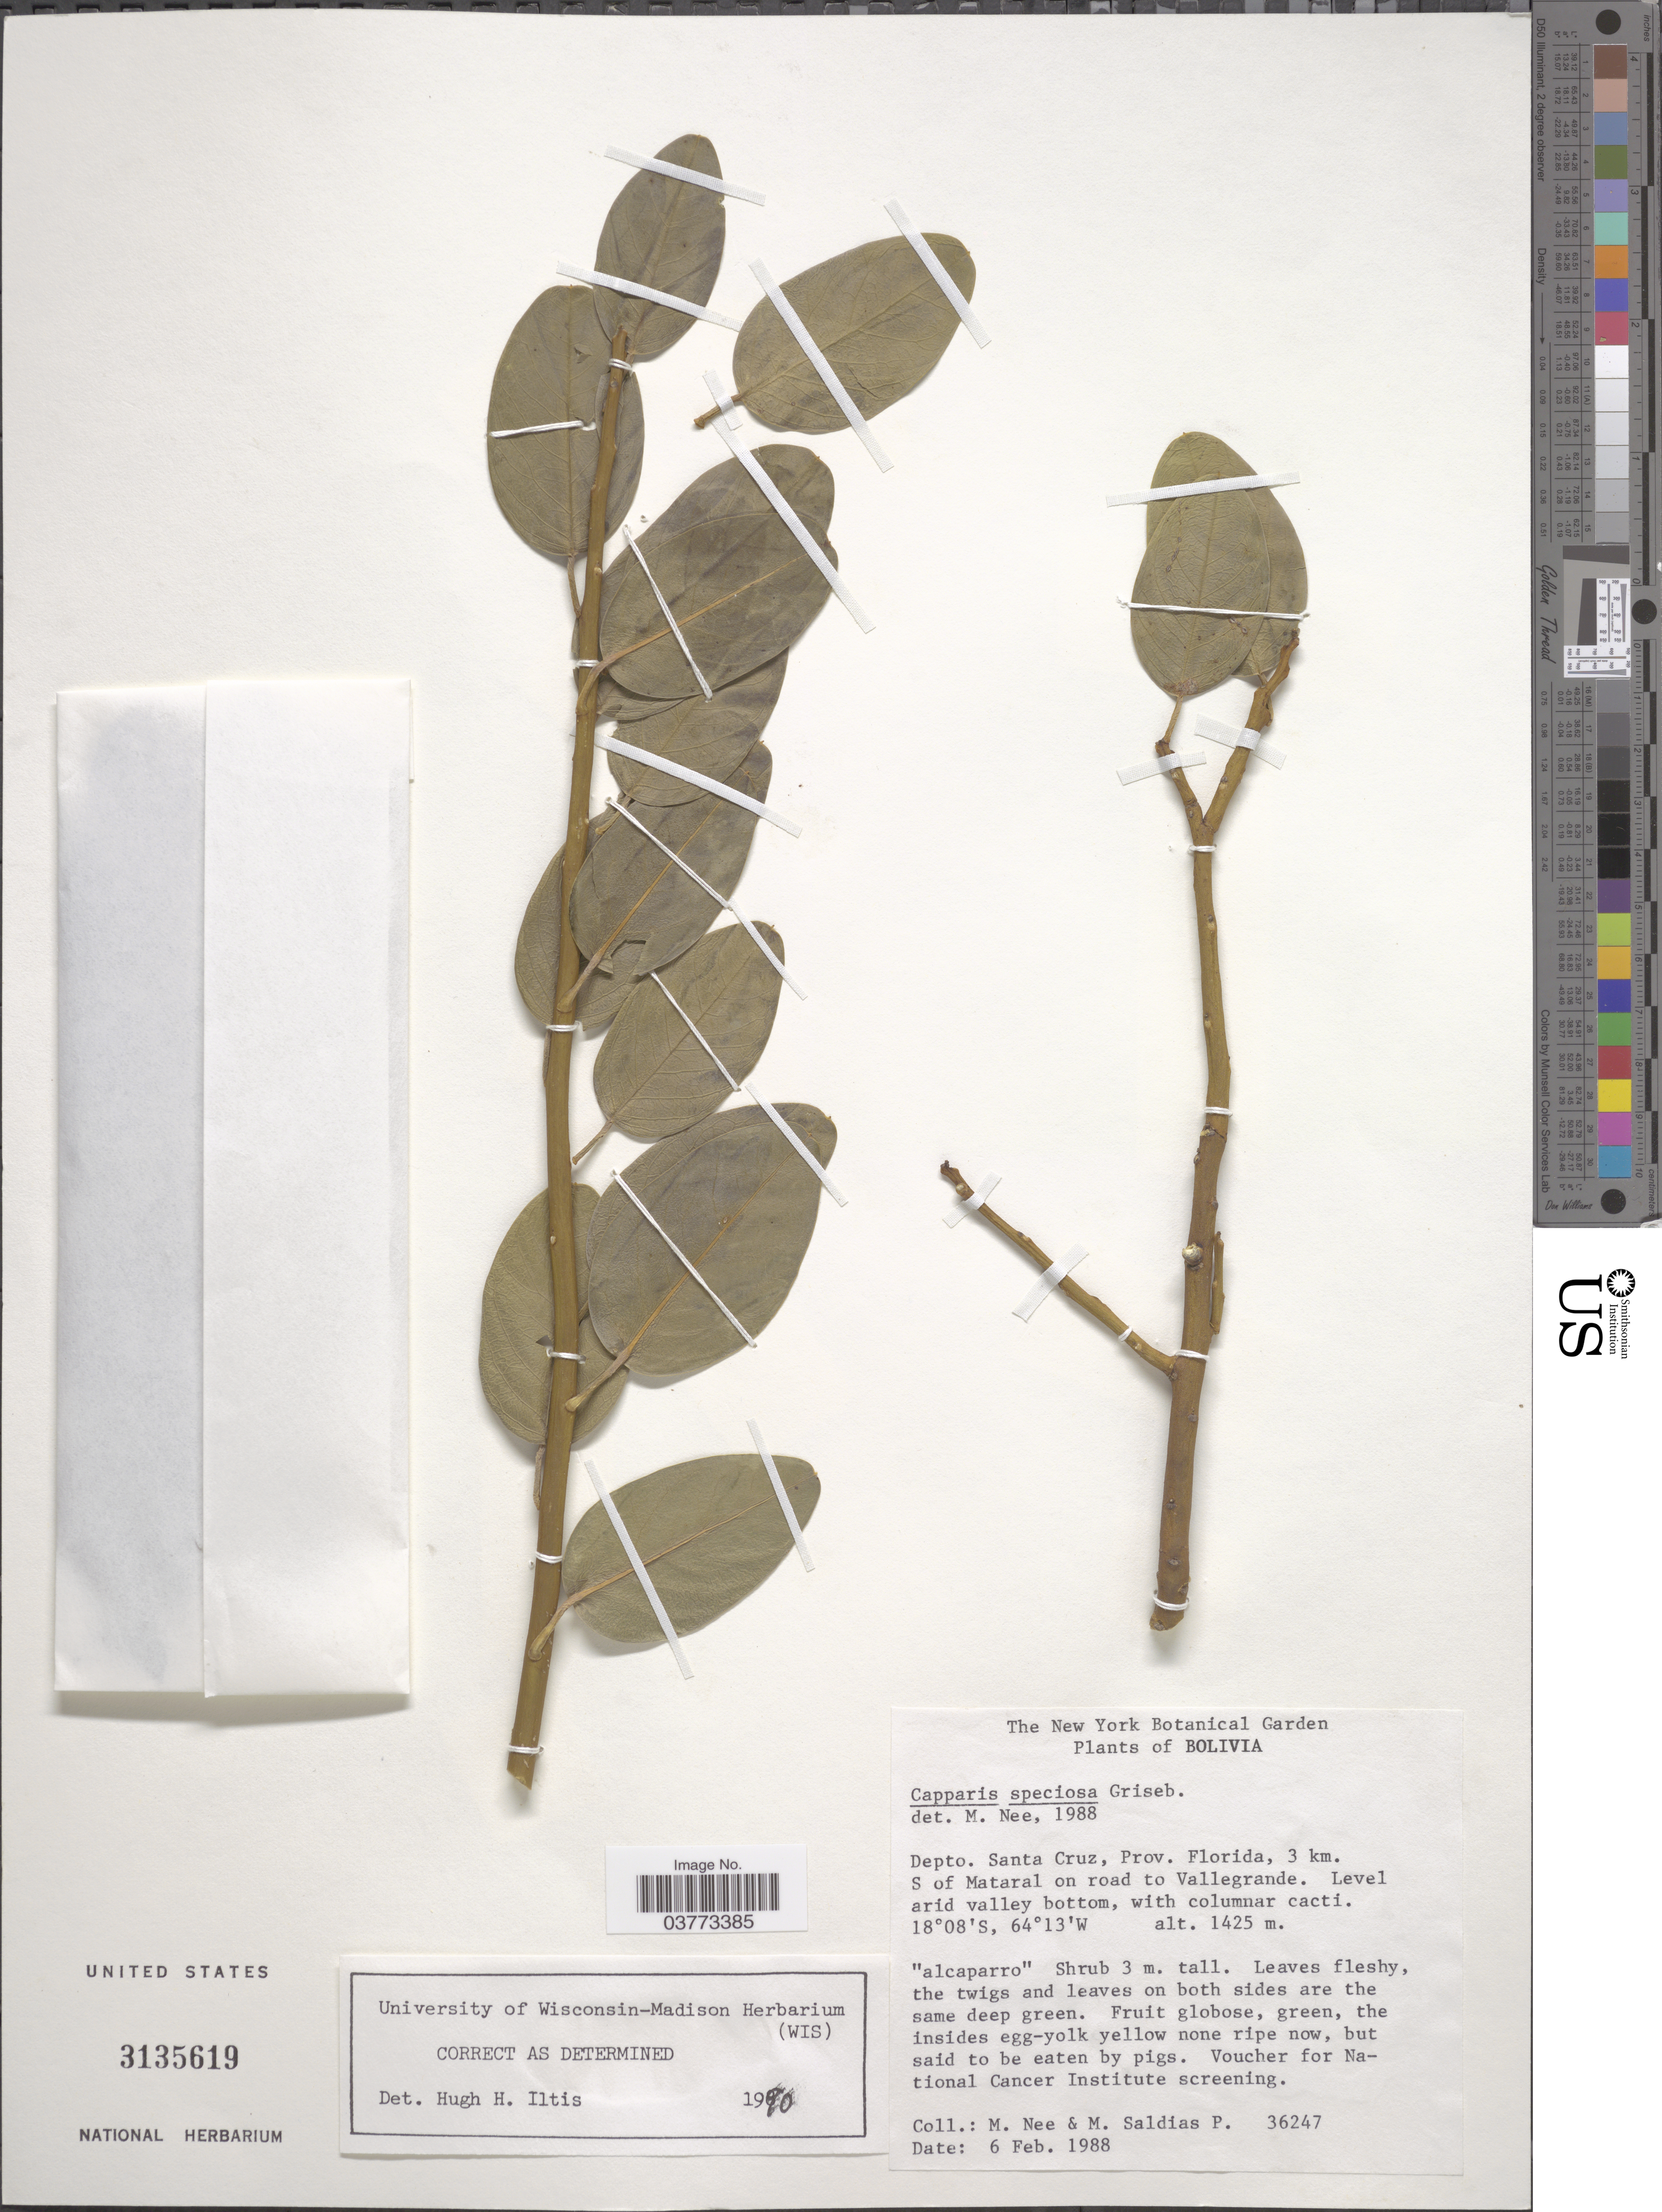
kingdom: Plantae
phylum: Tracheophyta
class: Magnoliopsida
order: Brassicales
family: Capparaceae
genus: Anisocapparis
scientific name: Anisocapparis speciosa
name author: (Griseb.) Cornejo & Iltis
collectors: M. Nee & M. Saldias P.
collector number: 36247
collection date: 1988-02-06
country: Bolivia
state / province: Santa Cruz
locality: Depto. Santa Cruz, Prov. Florida, 3 km S of Mataral on road to Vallegrande.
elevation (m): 1425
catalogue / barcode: US 3135619